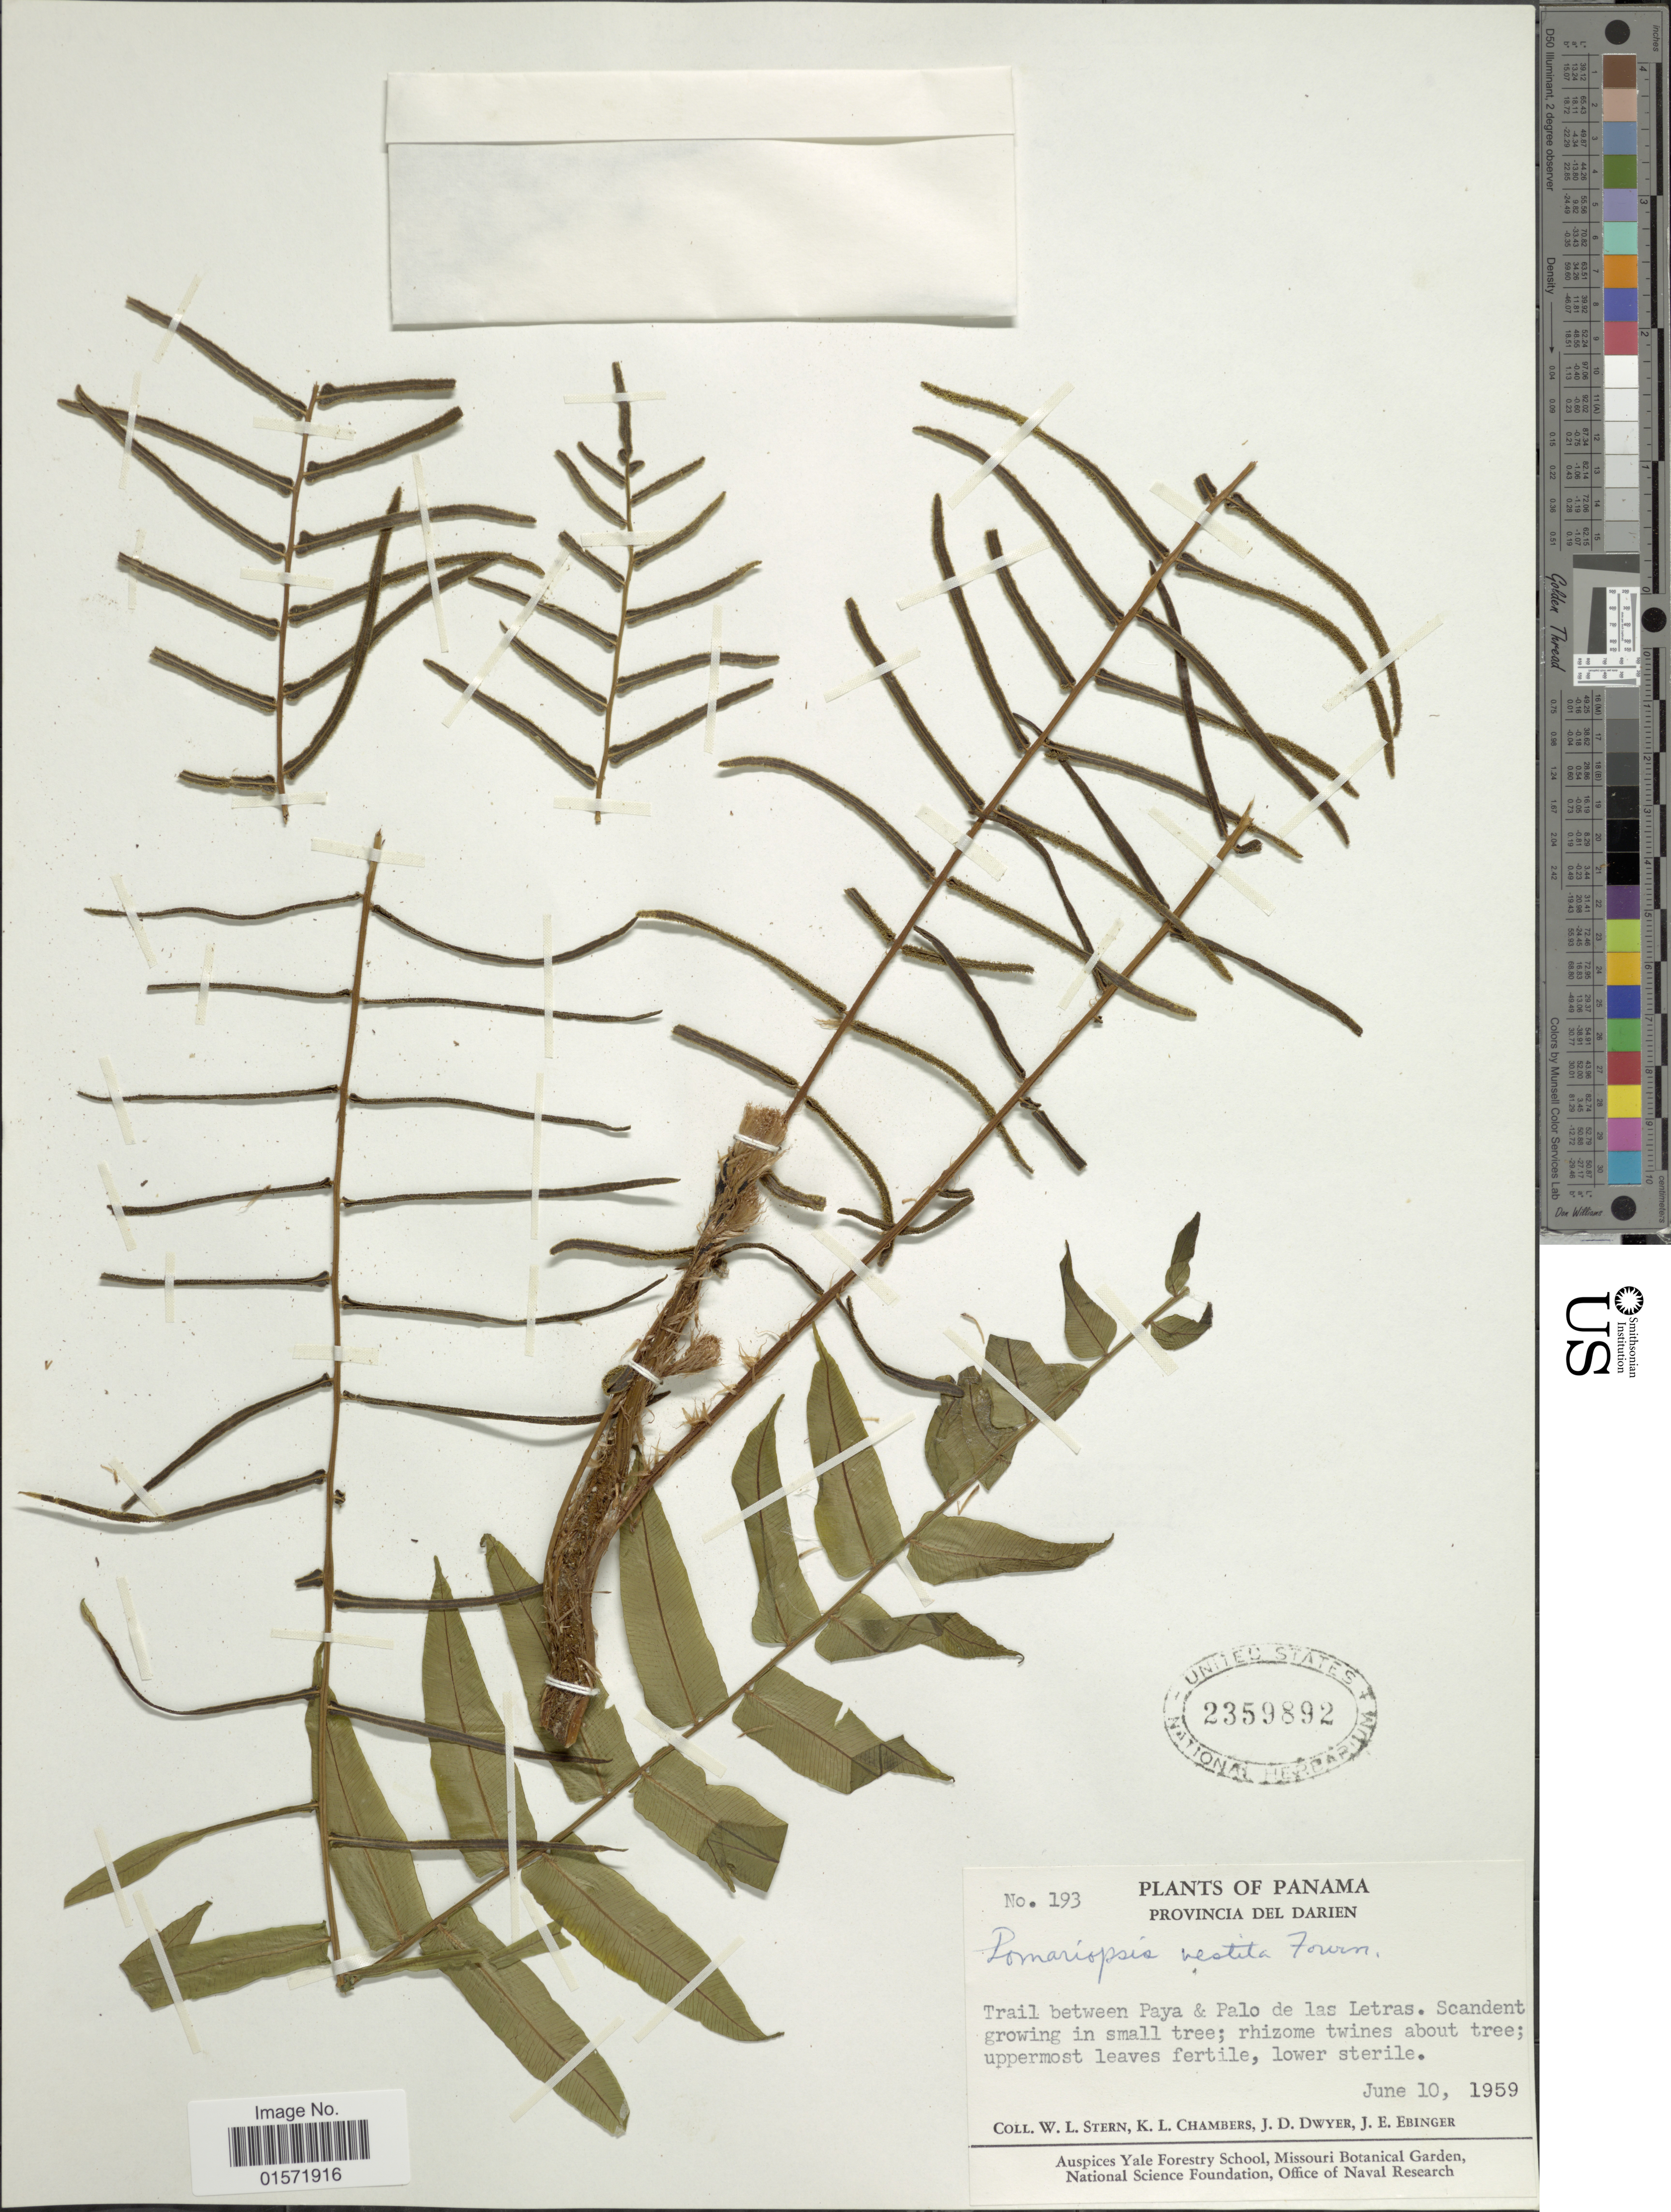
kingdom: Plantae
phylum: Tracheophyta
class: Polypodiopsida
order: Polypodiales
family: Lomariopsidaceae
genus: Lomariopsis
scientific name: Lomariopsis vestita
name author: E. Fourn.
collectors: W. L. Stern, K. Chambers, J. D. Dwyer & J. Ebinger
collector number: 193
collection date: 1959-06-10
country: Panama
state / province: Darién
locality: Trail between Paya & Palo de las Letras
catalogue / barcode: US 2359892